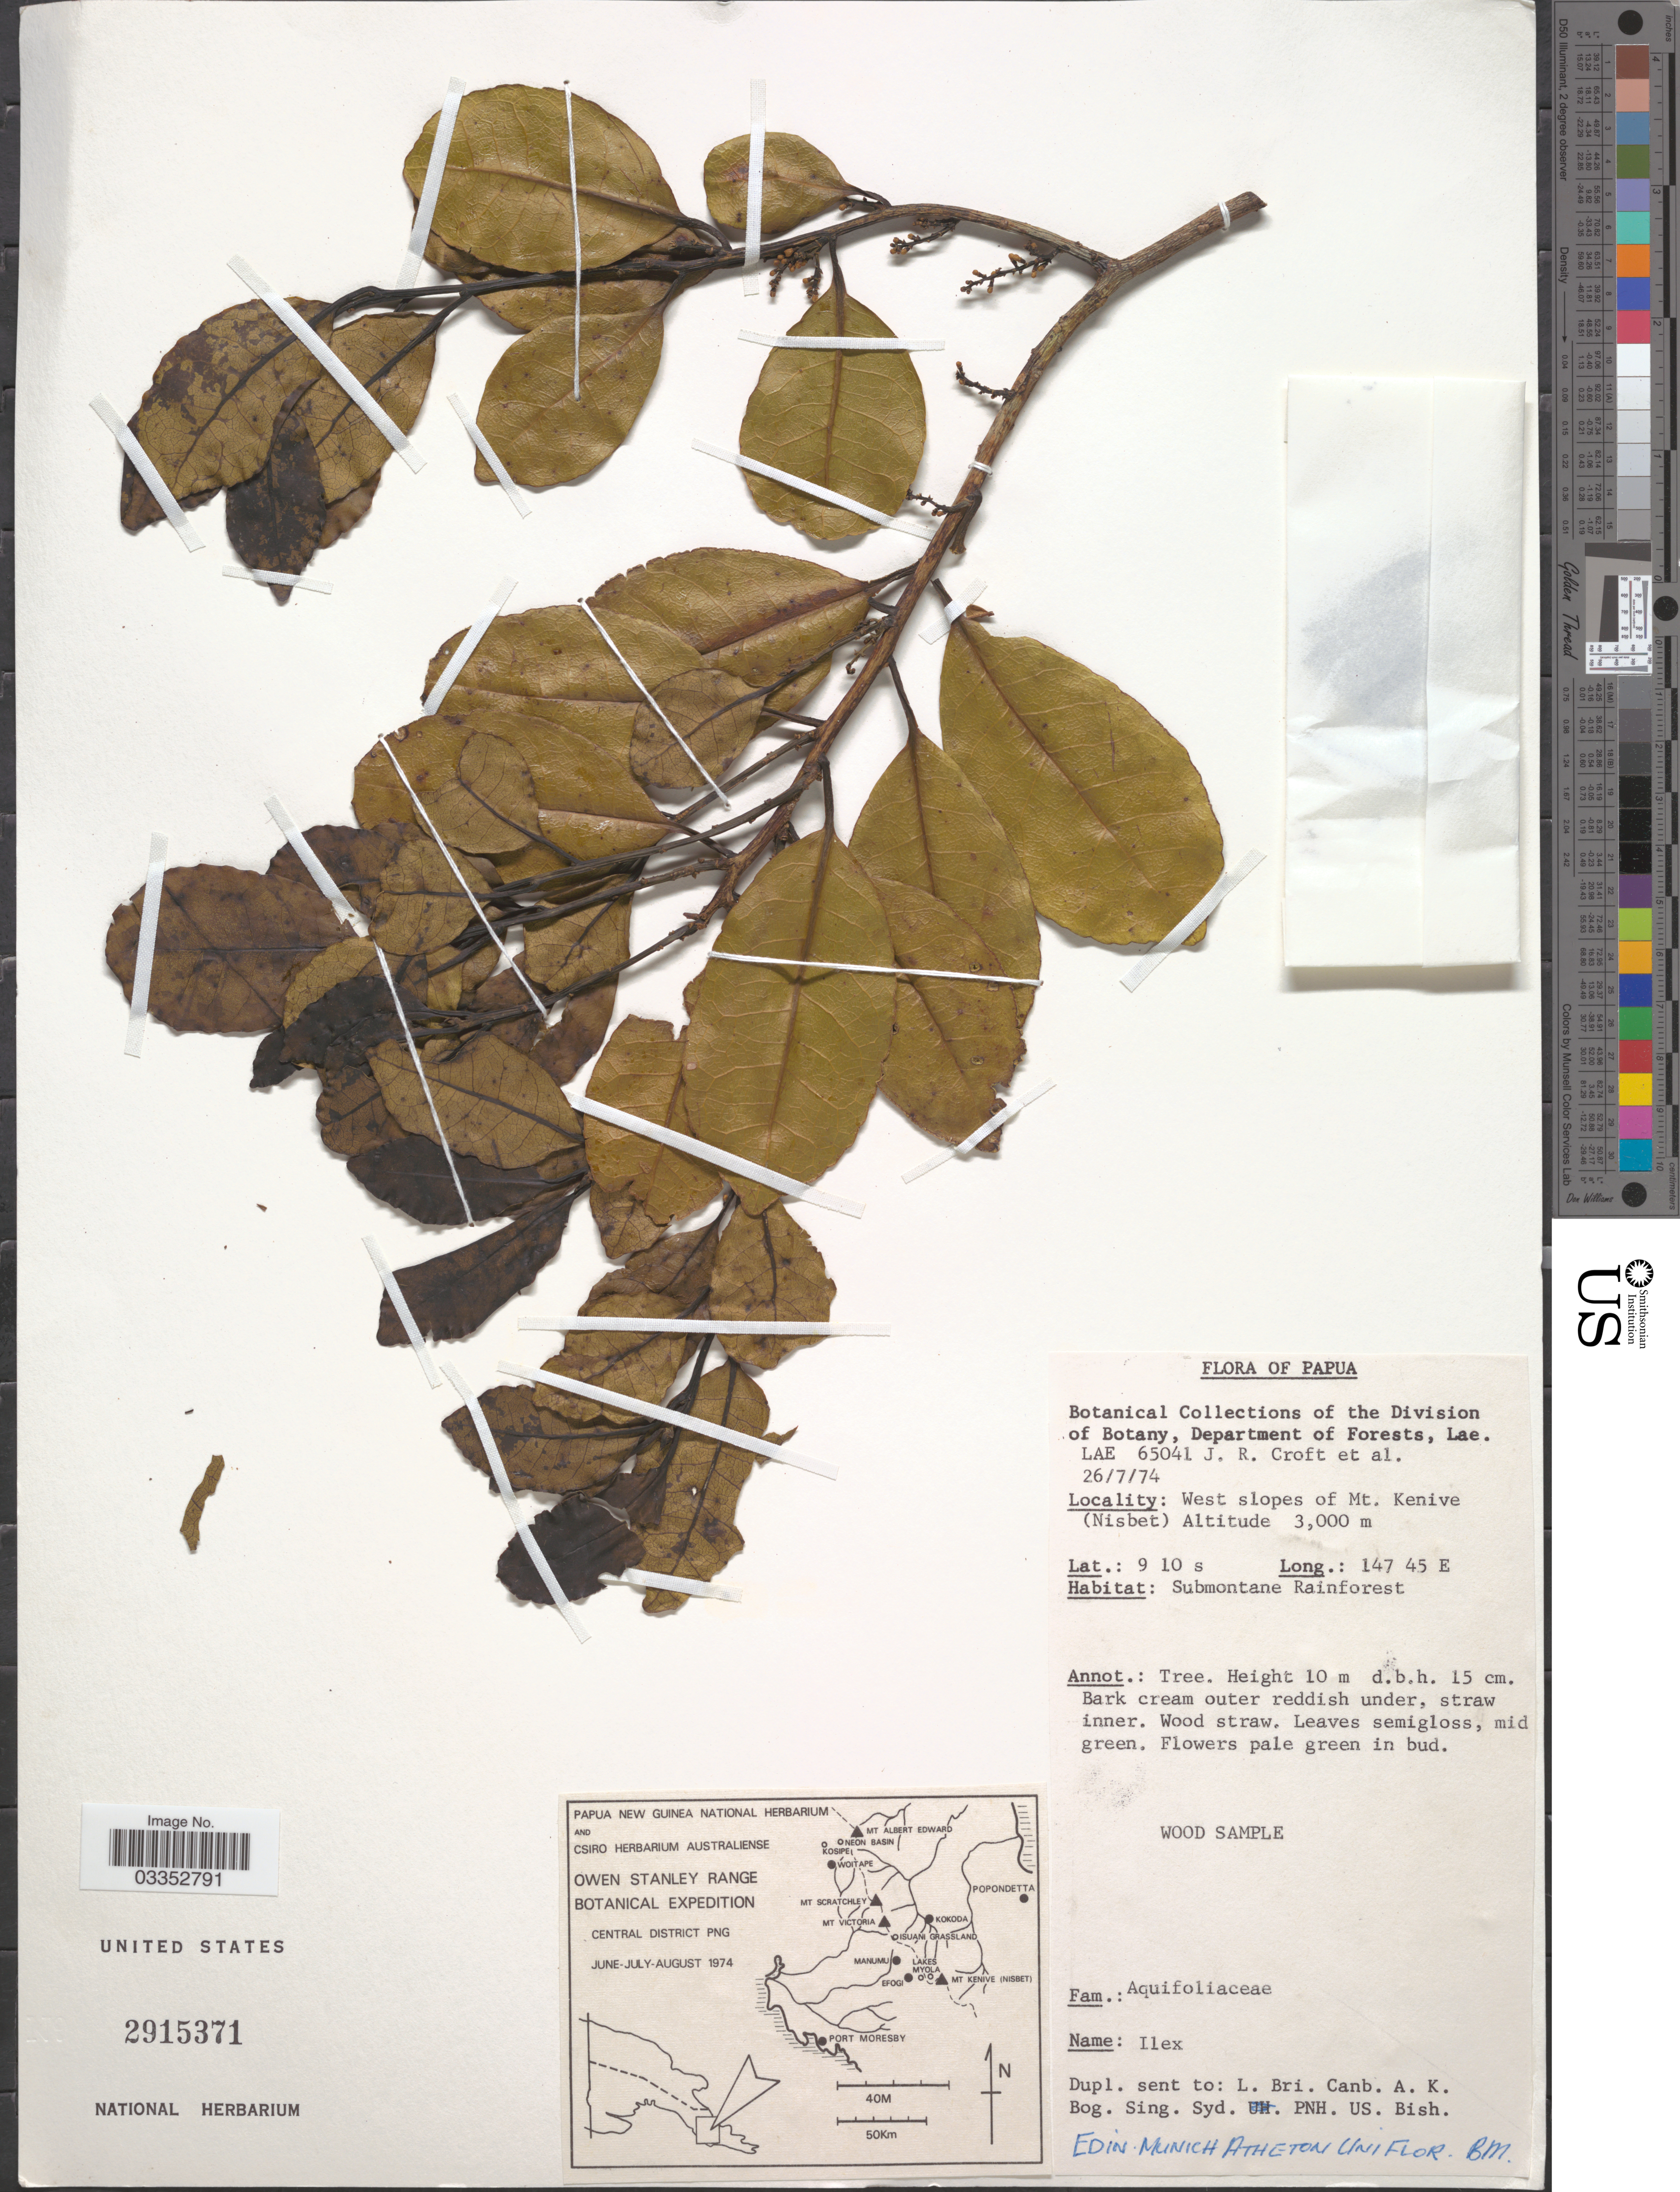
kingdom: Plantae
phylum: Tracheophyta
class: Magnoliopsida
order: Aquifoliales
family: Aquifoliaceae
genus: Ilex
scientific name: Ilex sp.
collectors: J. R. Croft & et al.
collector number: LAE65041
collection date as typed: Transcribed d/m/y: 26/7/74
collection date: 1974-07-26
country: Papua New Guinea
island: New Guinea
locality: Papua, West slopes of Mt. Kenive (Nisbet).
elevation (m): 3000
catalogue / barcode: US 2915371